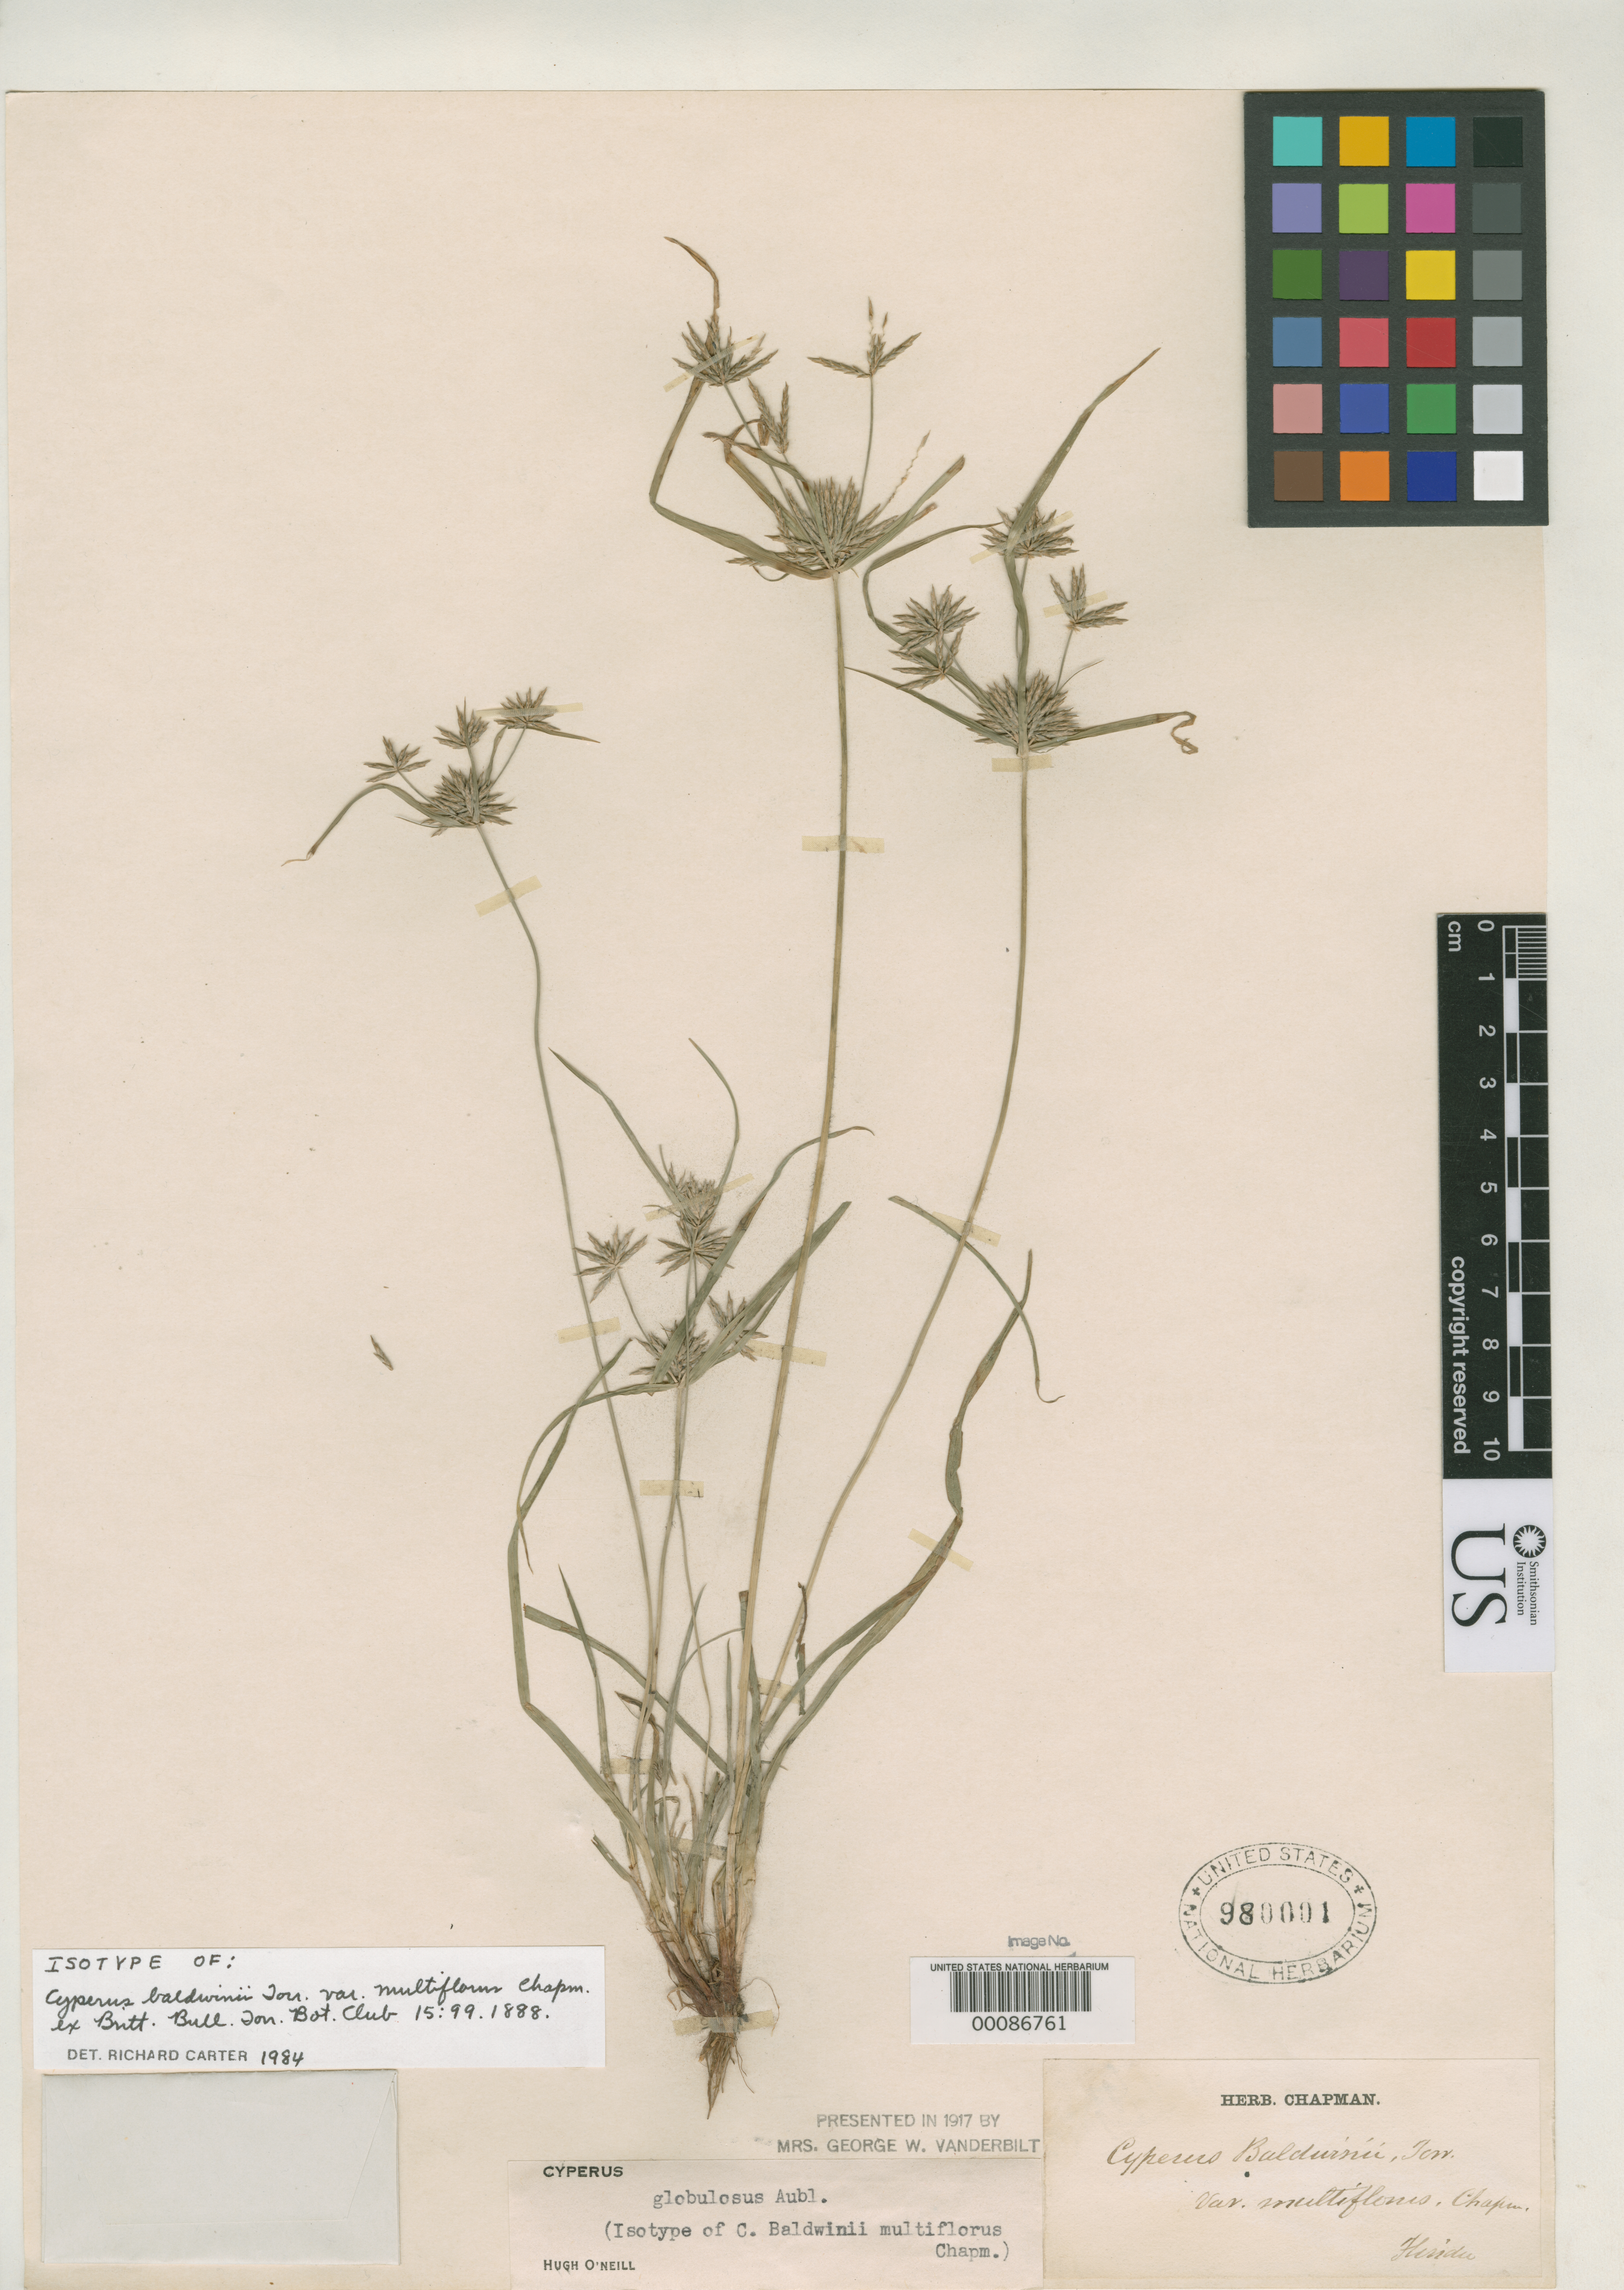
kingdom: Plantae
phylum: Tracheophyta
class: Liliopsida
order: Poales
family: Cyperaceae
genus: Cyperus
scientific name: Cyperus baldwinii var. multiflora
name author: Chapm. ex Britton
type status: Isotype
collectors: A. W. Chapman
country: United States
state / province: Florida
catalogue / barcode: US 980001